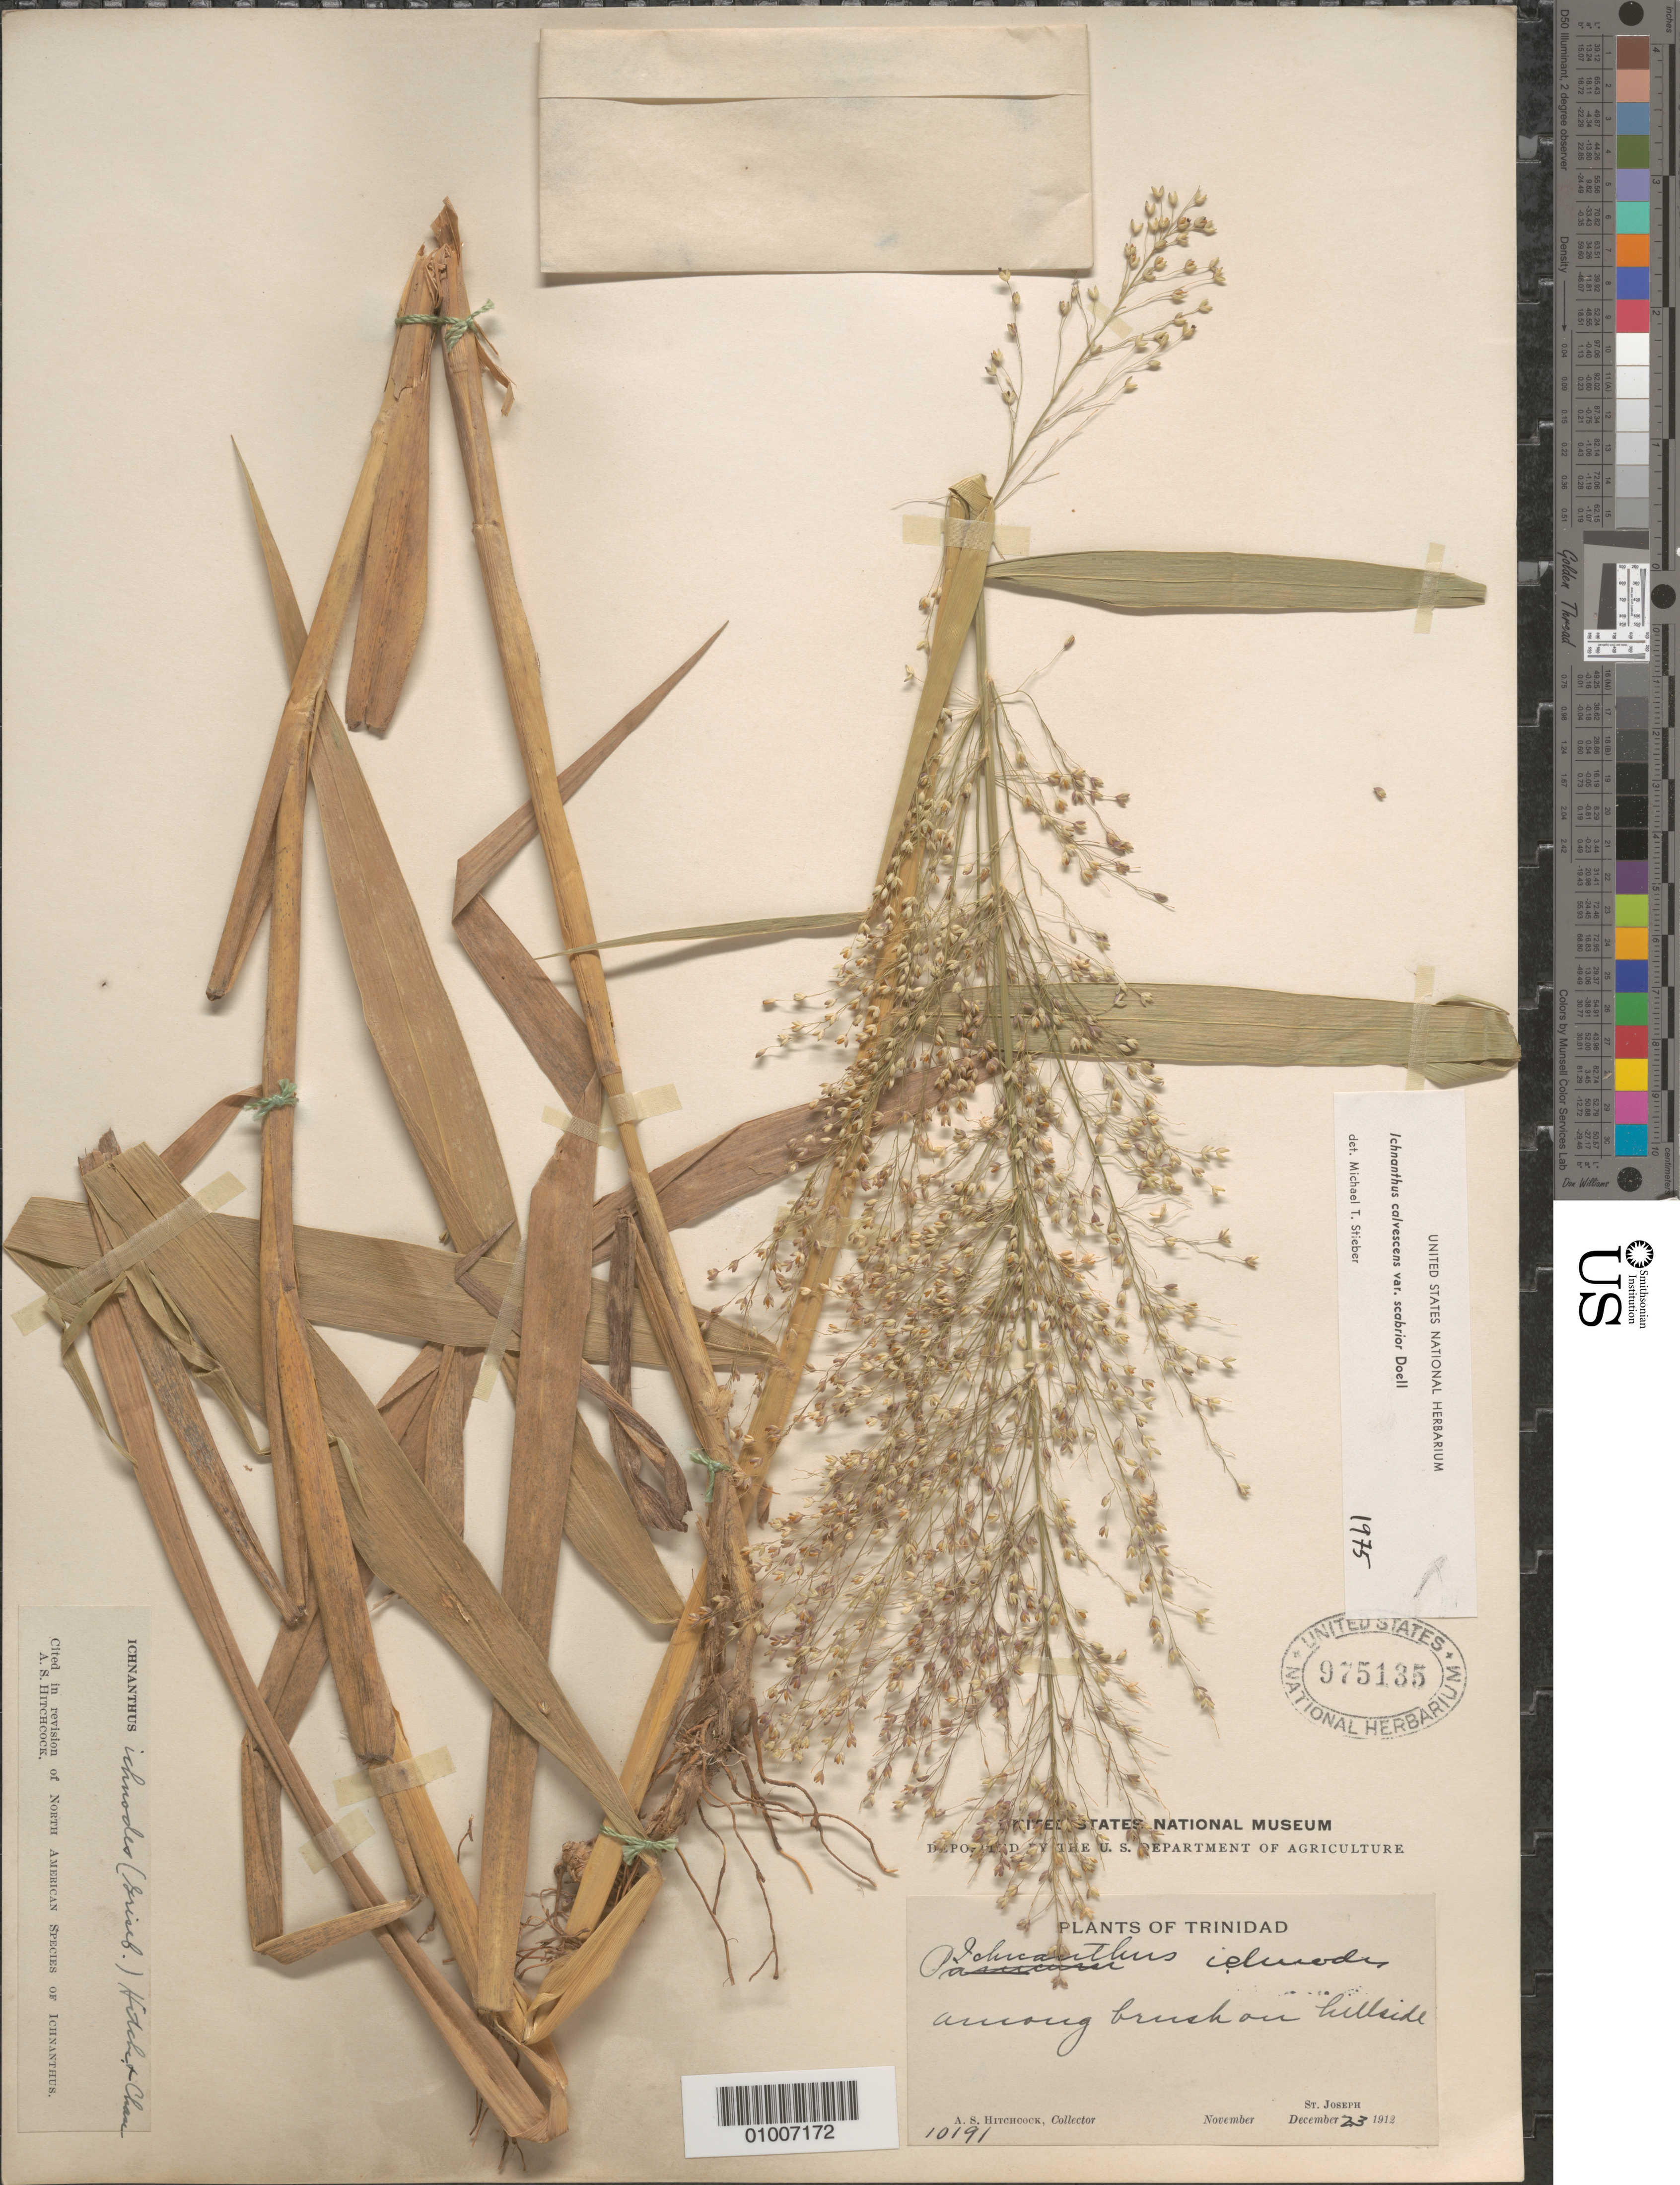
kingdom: Plantae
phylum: Tracheophyta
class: Liliopsida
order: Poales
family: Poaceae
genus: Ichnanthus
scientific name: Ichnanthus calvescens var. scabrior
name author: Döll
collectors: A. S. Hitchcock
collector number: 10191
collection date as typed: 23 Dec 1912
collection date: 1912-12-23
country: Trinidad and Tobago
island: Trinidad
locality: St. Joseph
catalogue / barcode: US 975135